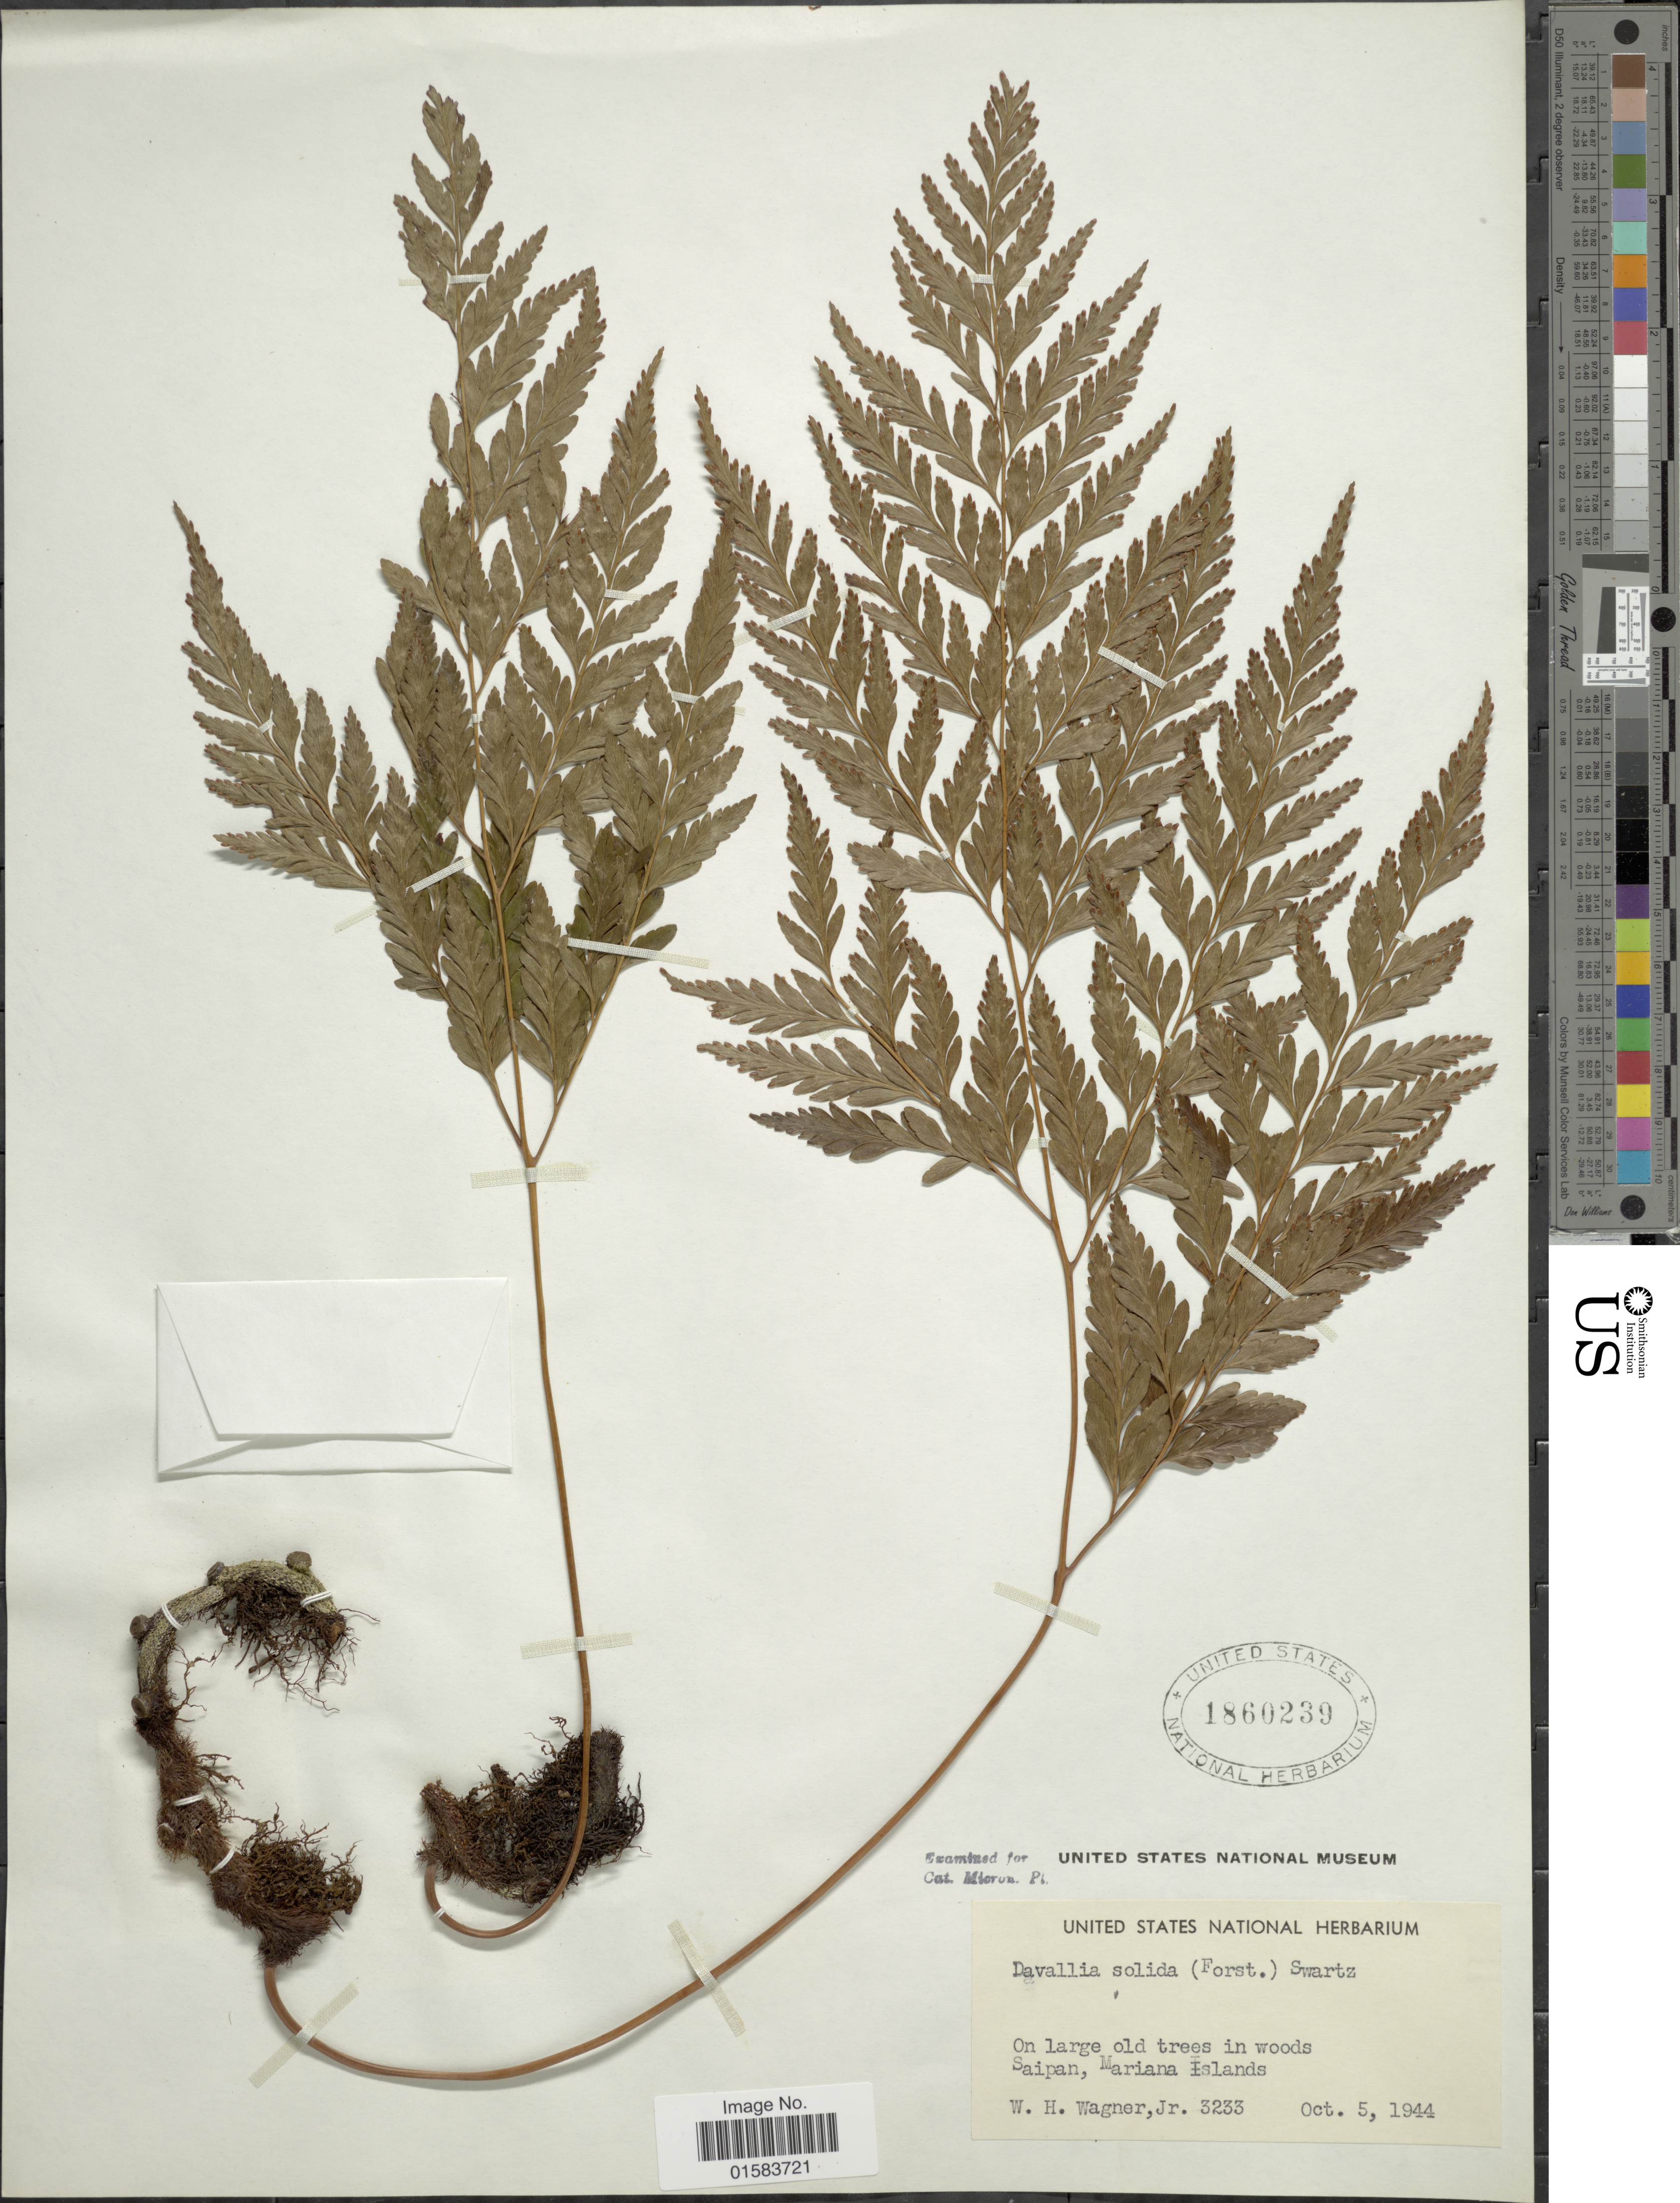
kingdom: Plantae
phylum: Tracheophyta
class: Polypodiopsida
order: Polypodiales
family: Davalliaceae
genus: Davallia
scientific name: Davallia solida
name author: (G. Forst.) Sw.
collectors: W. H. Wagner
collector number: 3233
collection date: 1944-10-05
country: Northern Mariana Islands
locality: Saipan, Mariana Islands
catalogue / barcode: US 1860239